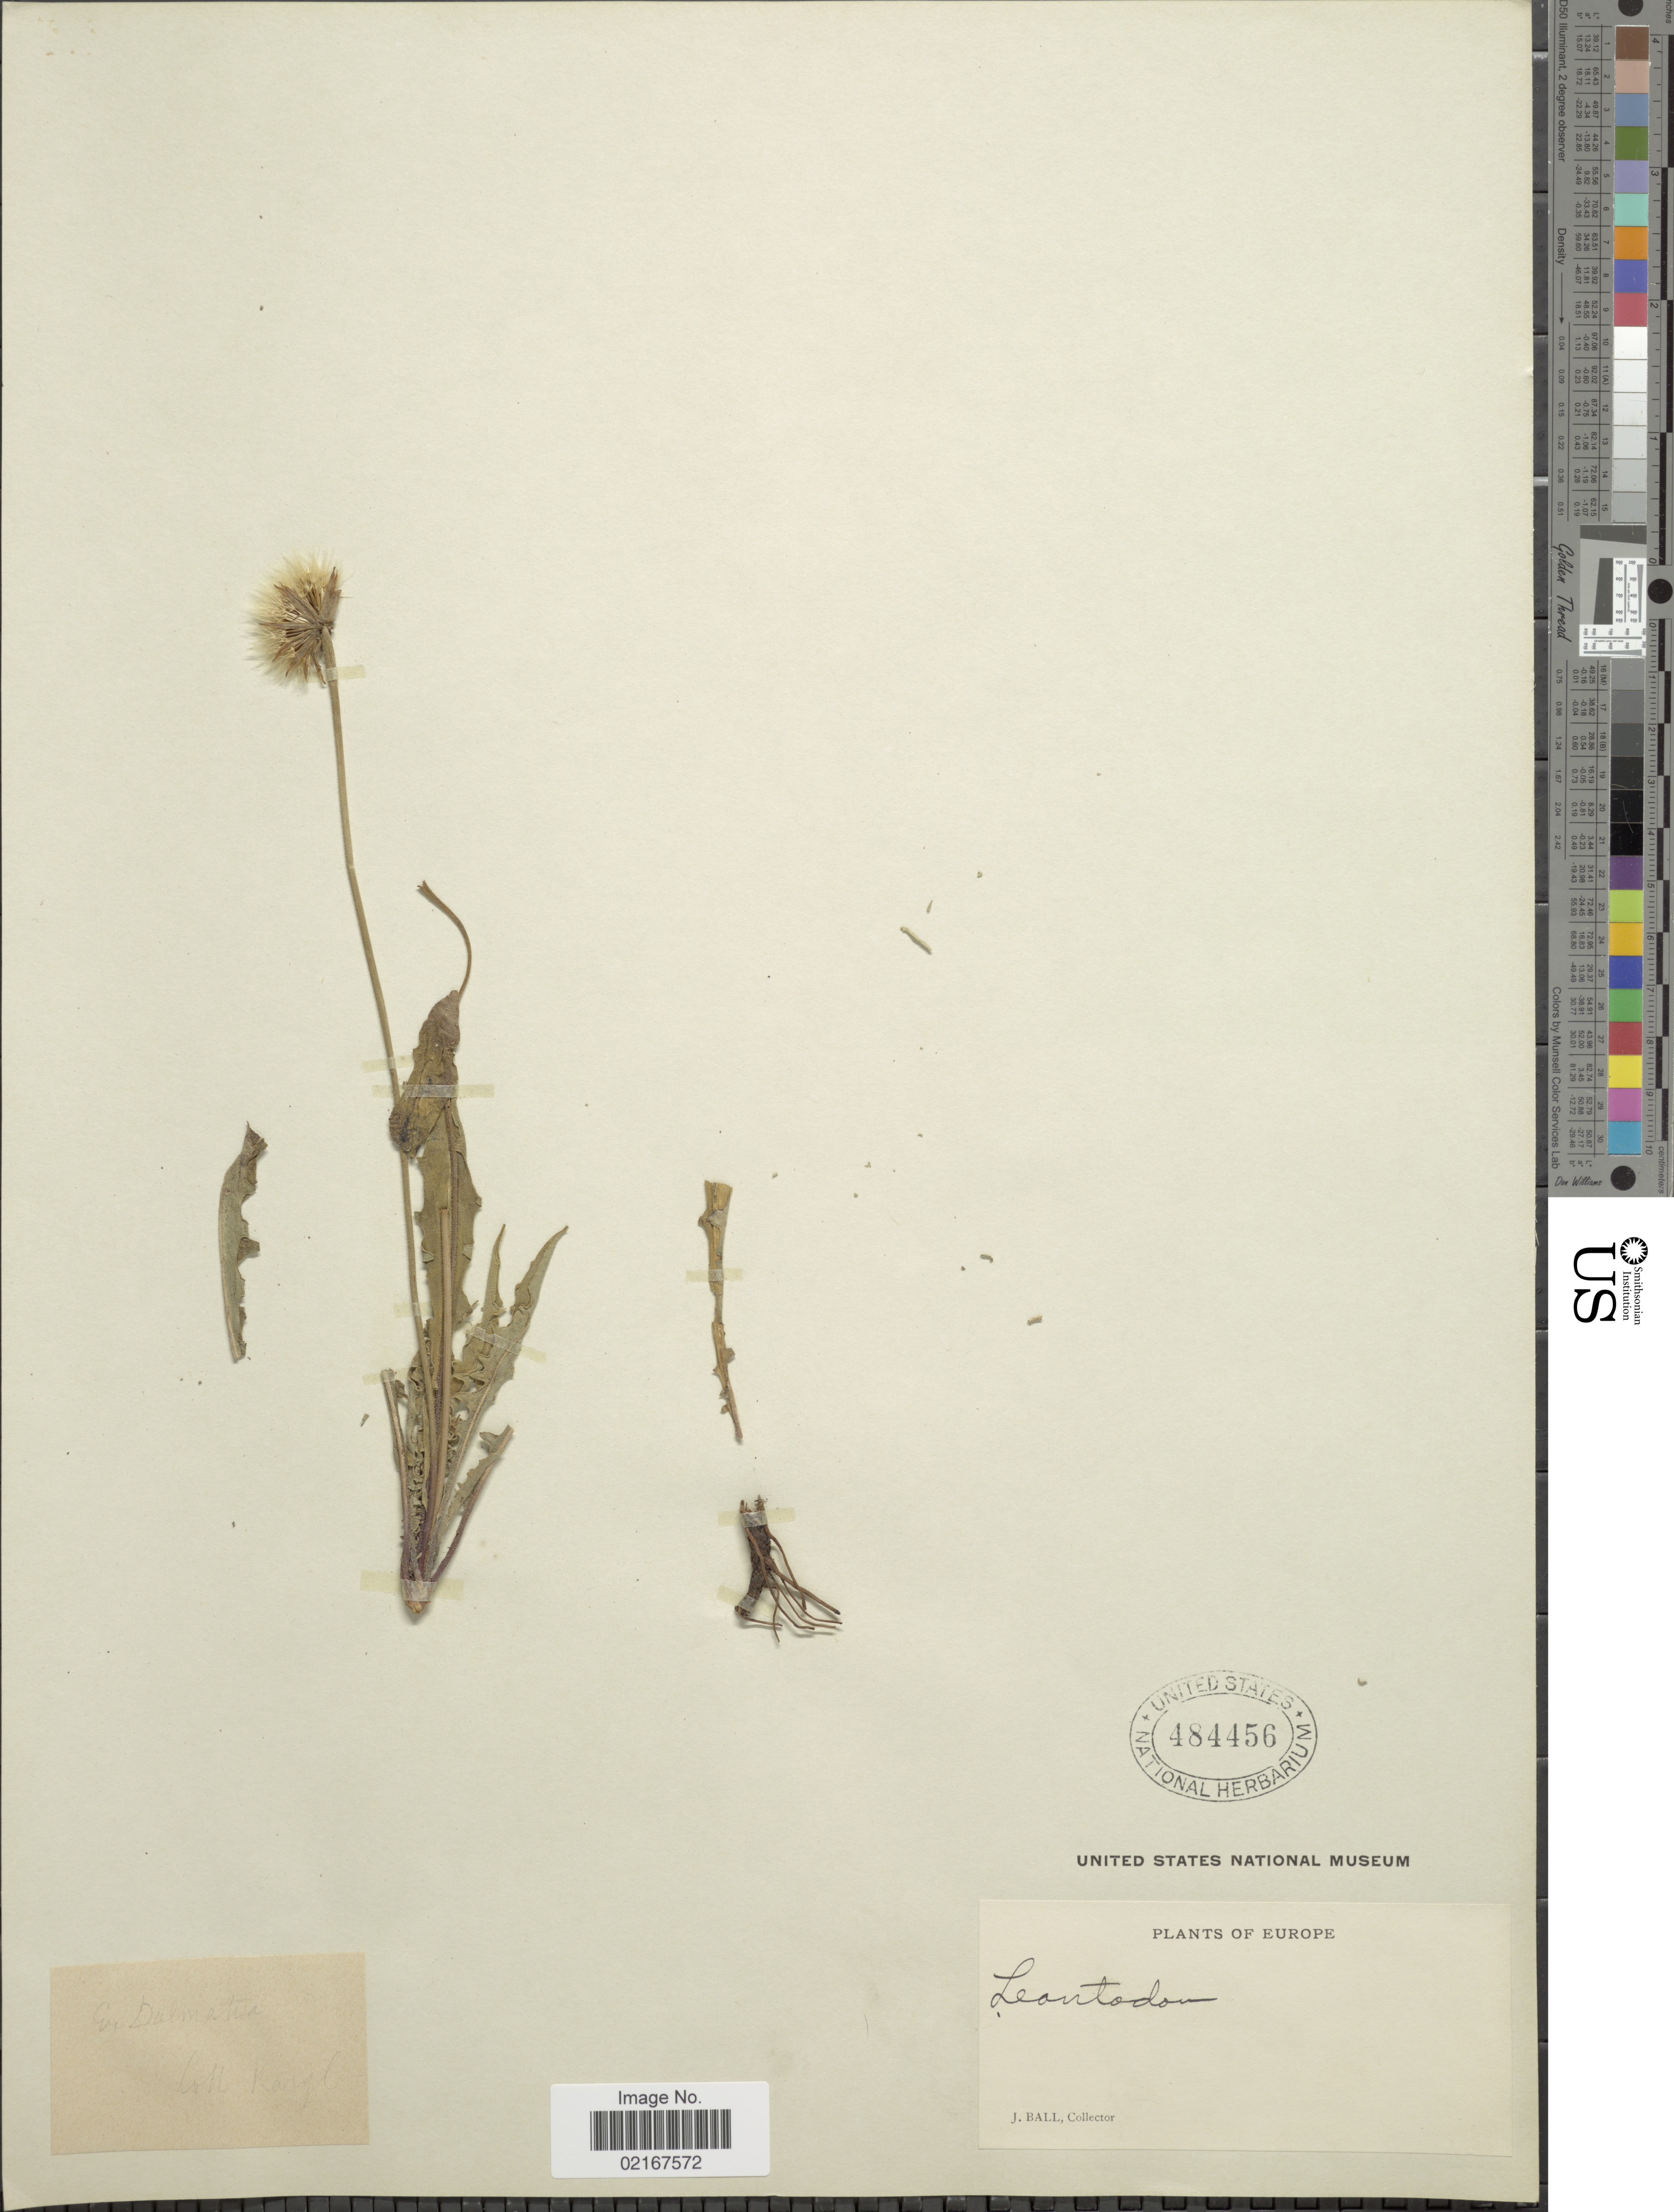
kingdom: Plantae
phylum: Tracheophyta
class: Magnoliopsida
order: Asterales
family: Asteraceae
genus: Leontodon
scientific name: Leontodon sp.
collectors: J. Ball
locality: Europe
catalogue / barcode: US 484456